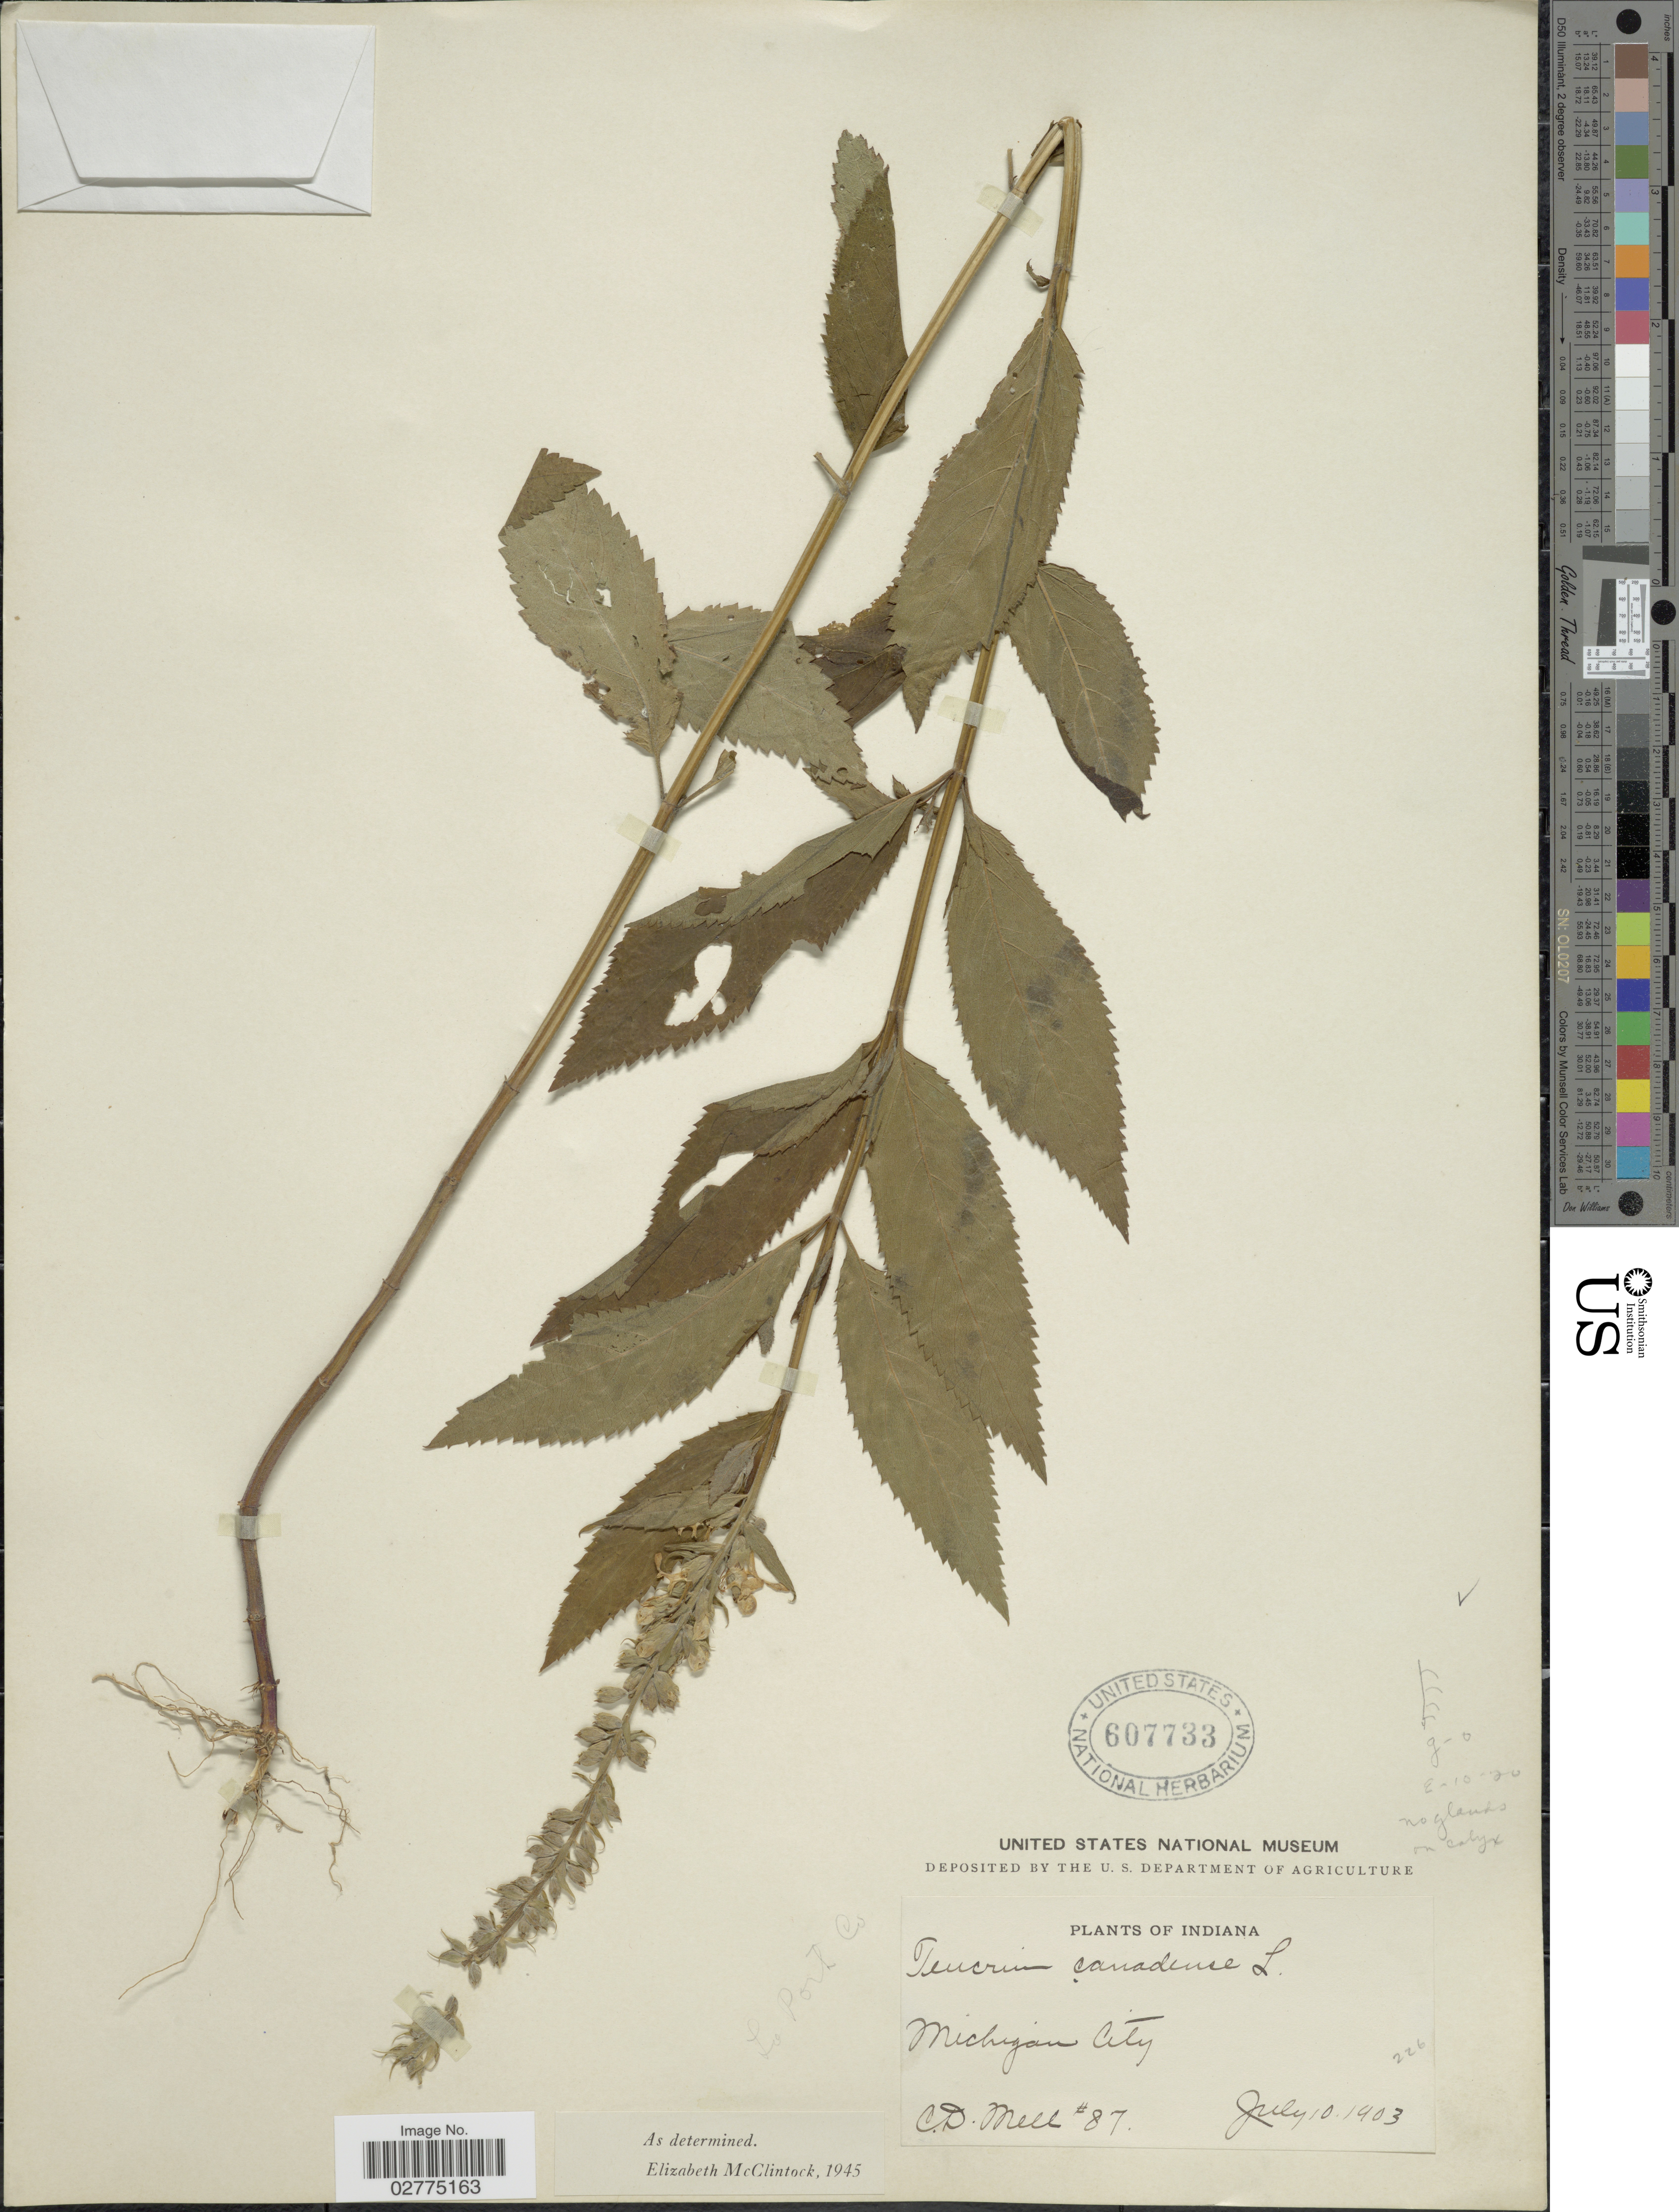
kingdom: Plantae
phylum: Tracheophyta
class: Magnoliopsida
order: Lamiales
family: Lamiaceae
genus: Teucrium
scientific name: Teucrium canadense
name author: L.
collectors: C. D. Mell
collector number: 87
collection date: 1903-07-10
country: United States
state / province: Indiana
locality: Michigan City.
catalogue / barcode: US 607733